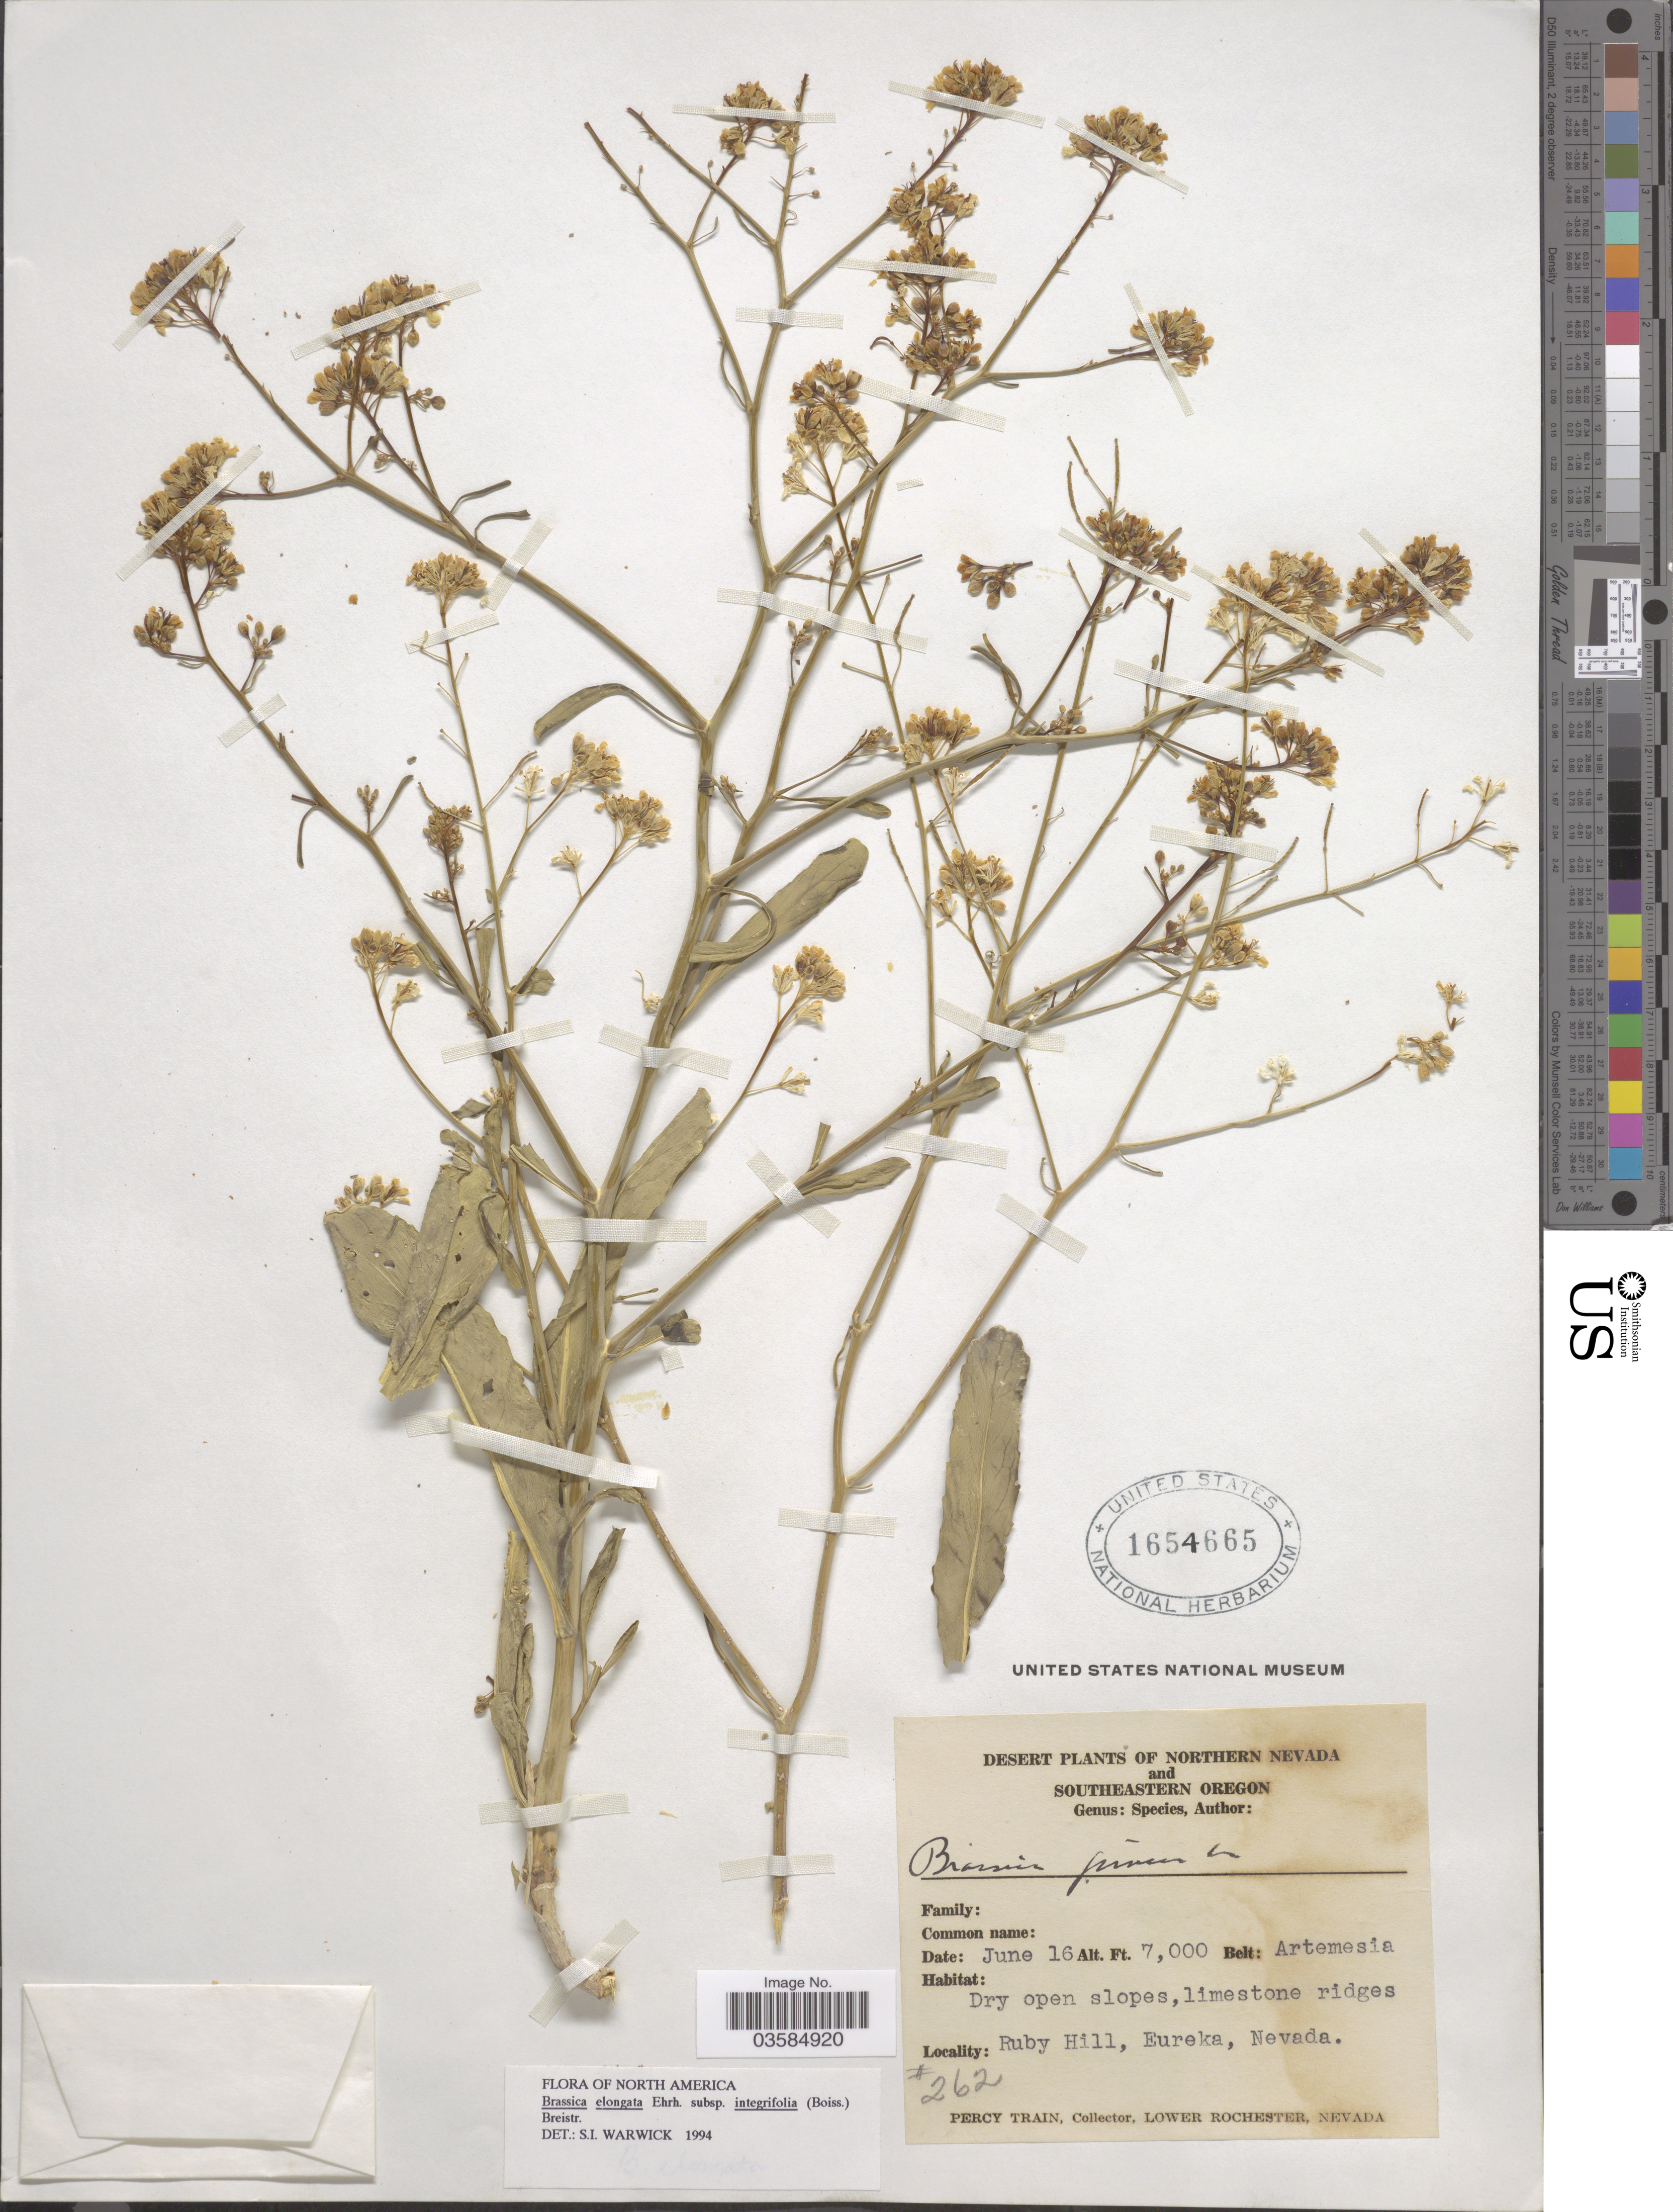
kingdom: Plantae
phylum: Tracheophyta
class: Magnoliopsida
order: Brassicales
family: Brassicaceae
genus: Brassica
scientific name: Brassica elongata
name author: Ehrh.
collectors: P. Train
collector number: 262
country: United States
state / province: Nevada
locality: Northern Nevada. Ruby hills, Eureka.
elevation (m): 2134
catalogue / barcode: US 1654665